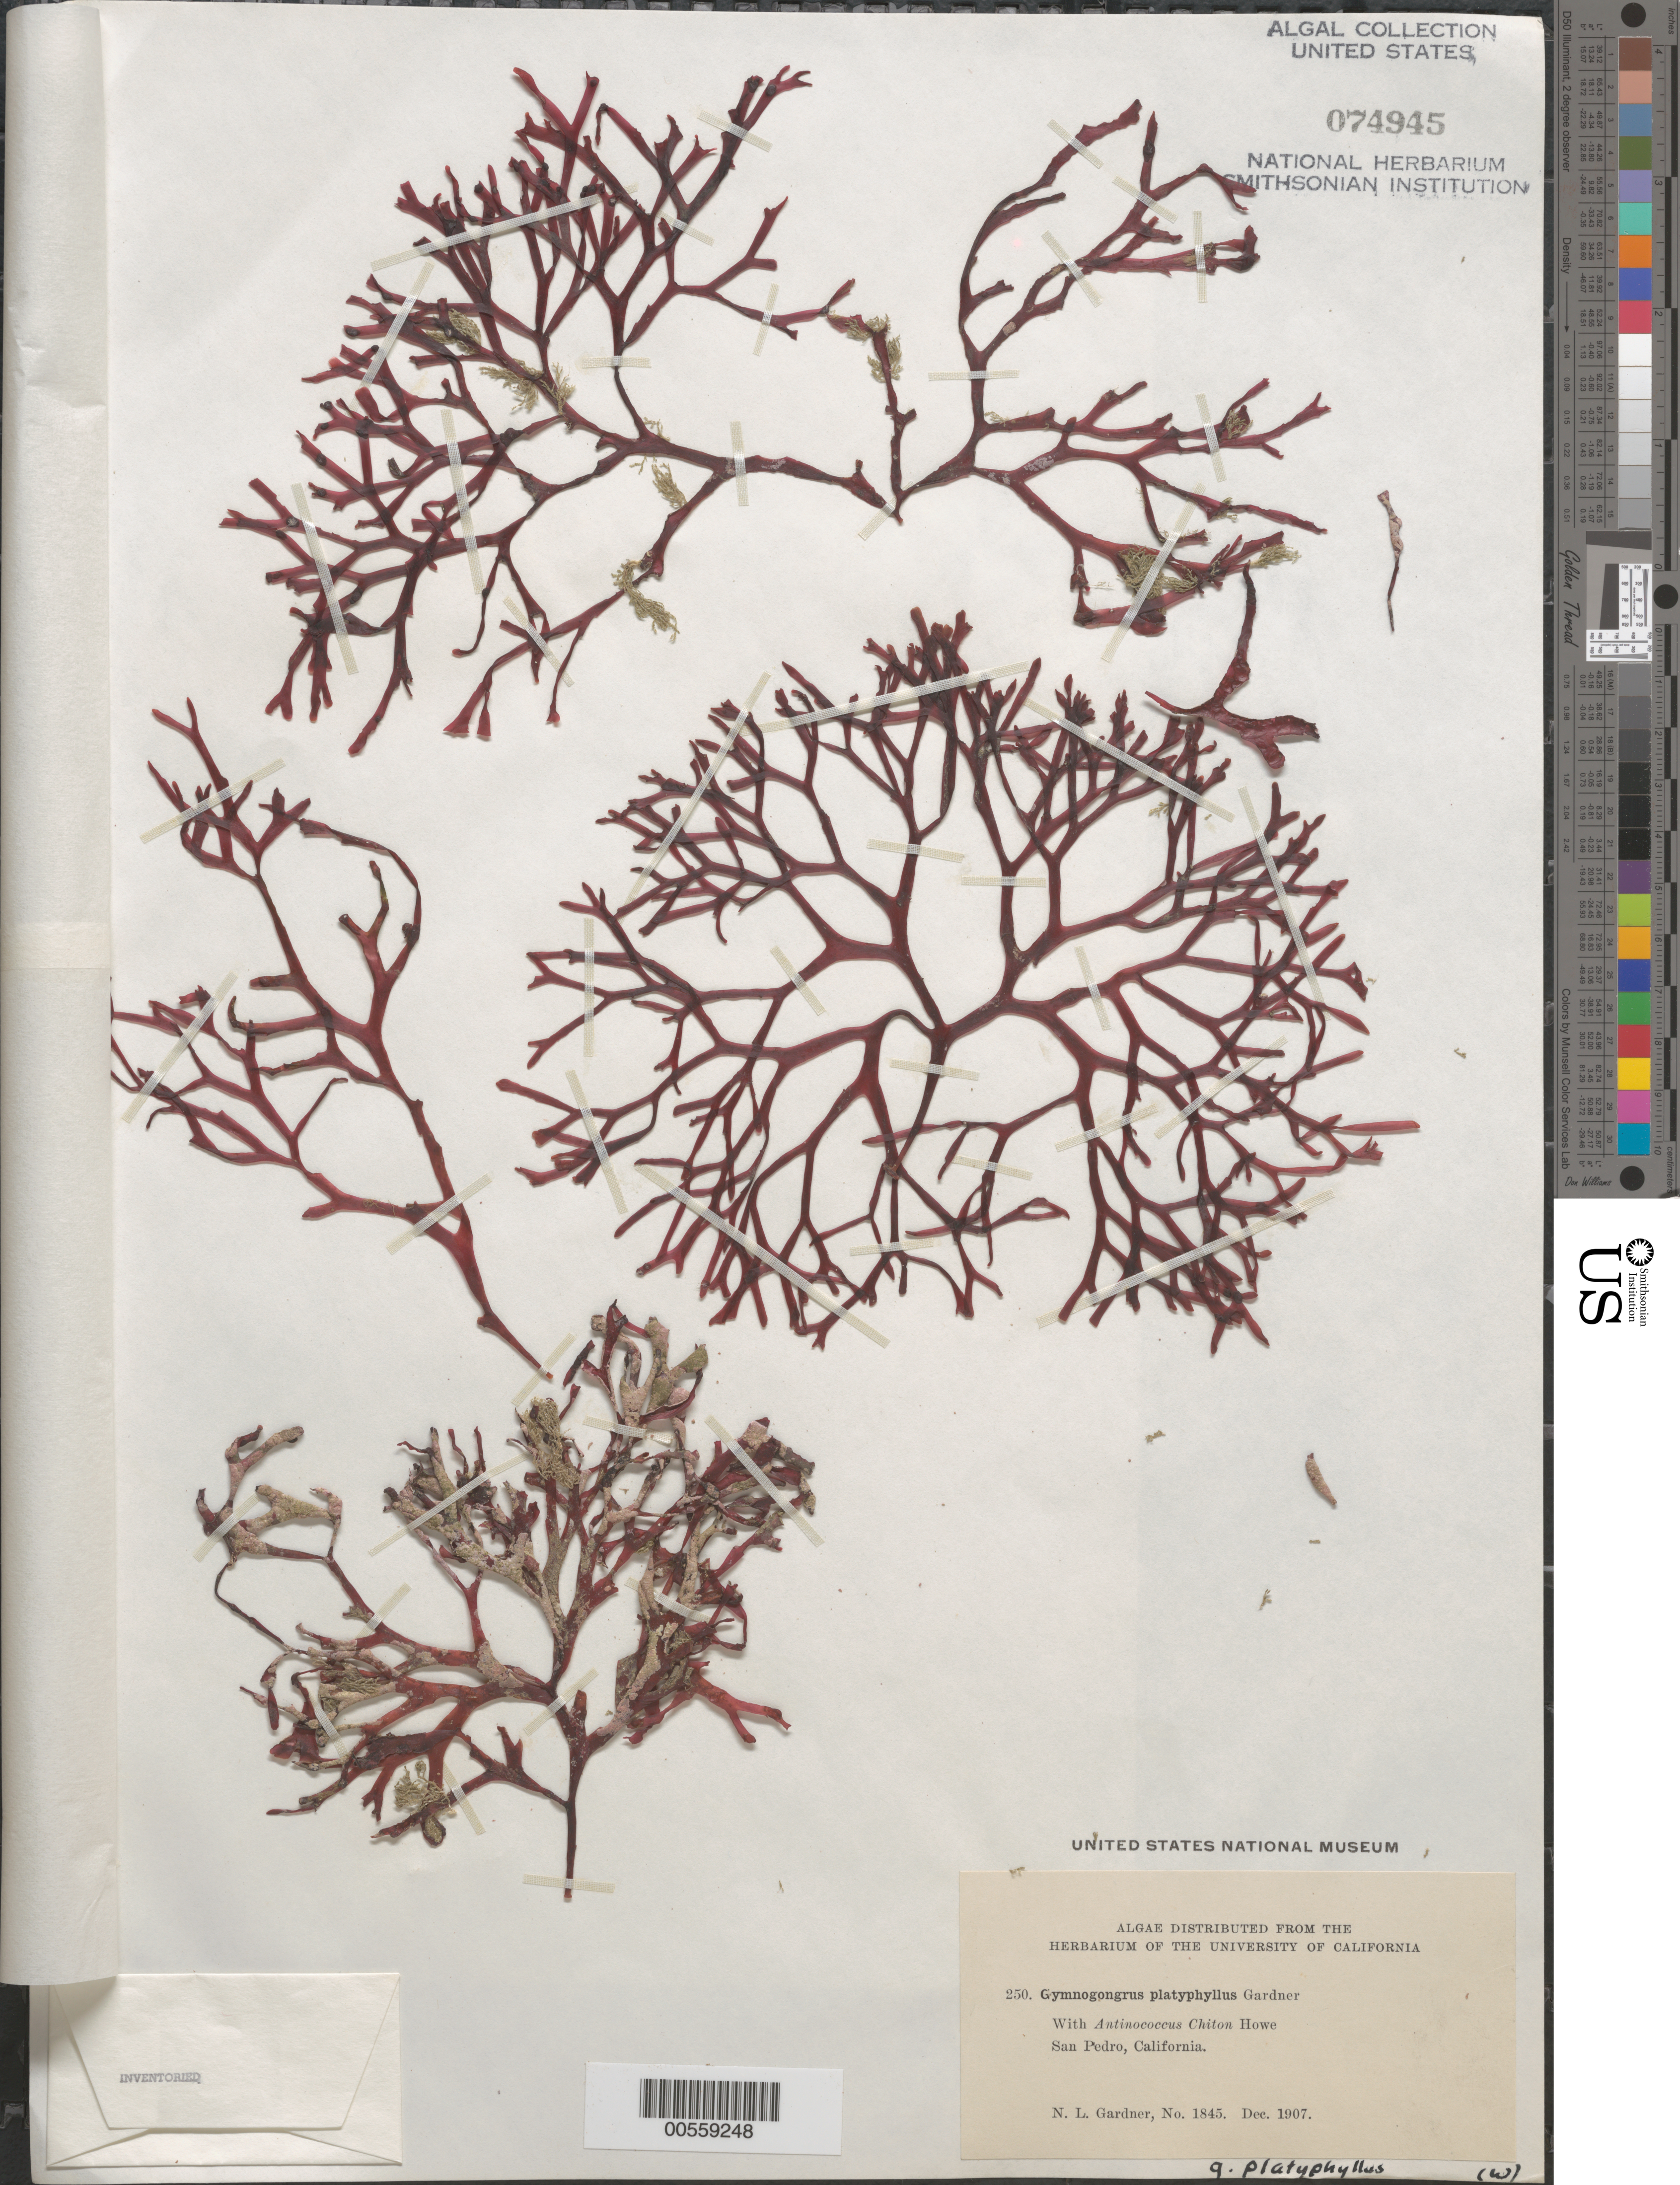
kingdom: Plantae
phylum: Rhodophyta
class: Florideophyceae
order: Gigartinales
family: Phyllophoraceae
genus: Gymnogongrus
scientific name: Gymnogongrus platyphyllus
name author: N.L. Gardner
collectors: N. Gardner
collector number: NLG 1845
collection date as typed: Dec 1907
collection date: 1907-12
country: United States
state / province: California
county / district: Los Angeles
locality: San Pedro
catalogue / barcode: US 74945